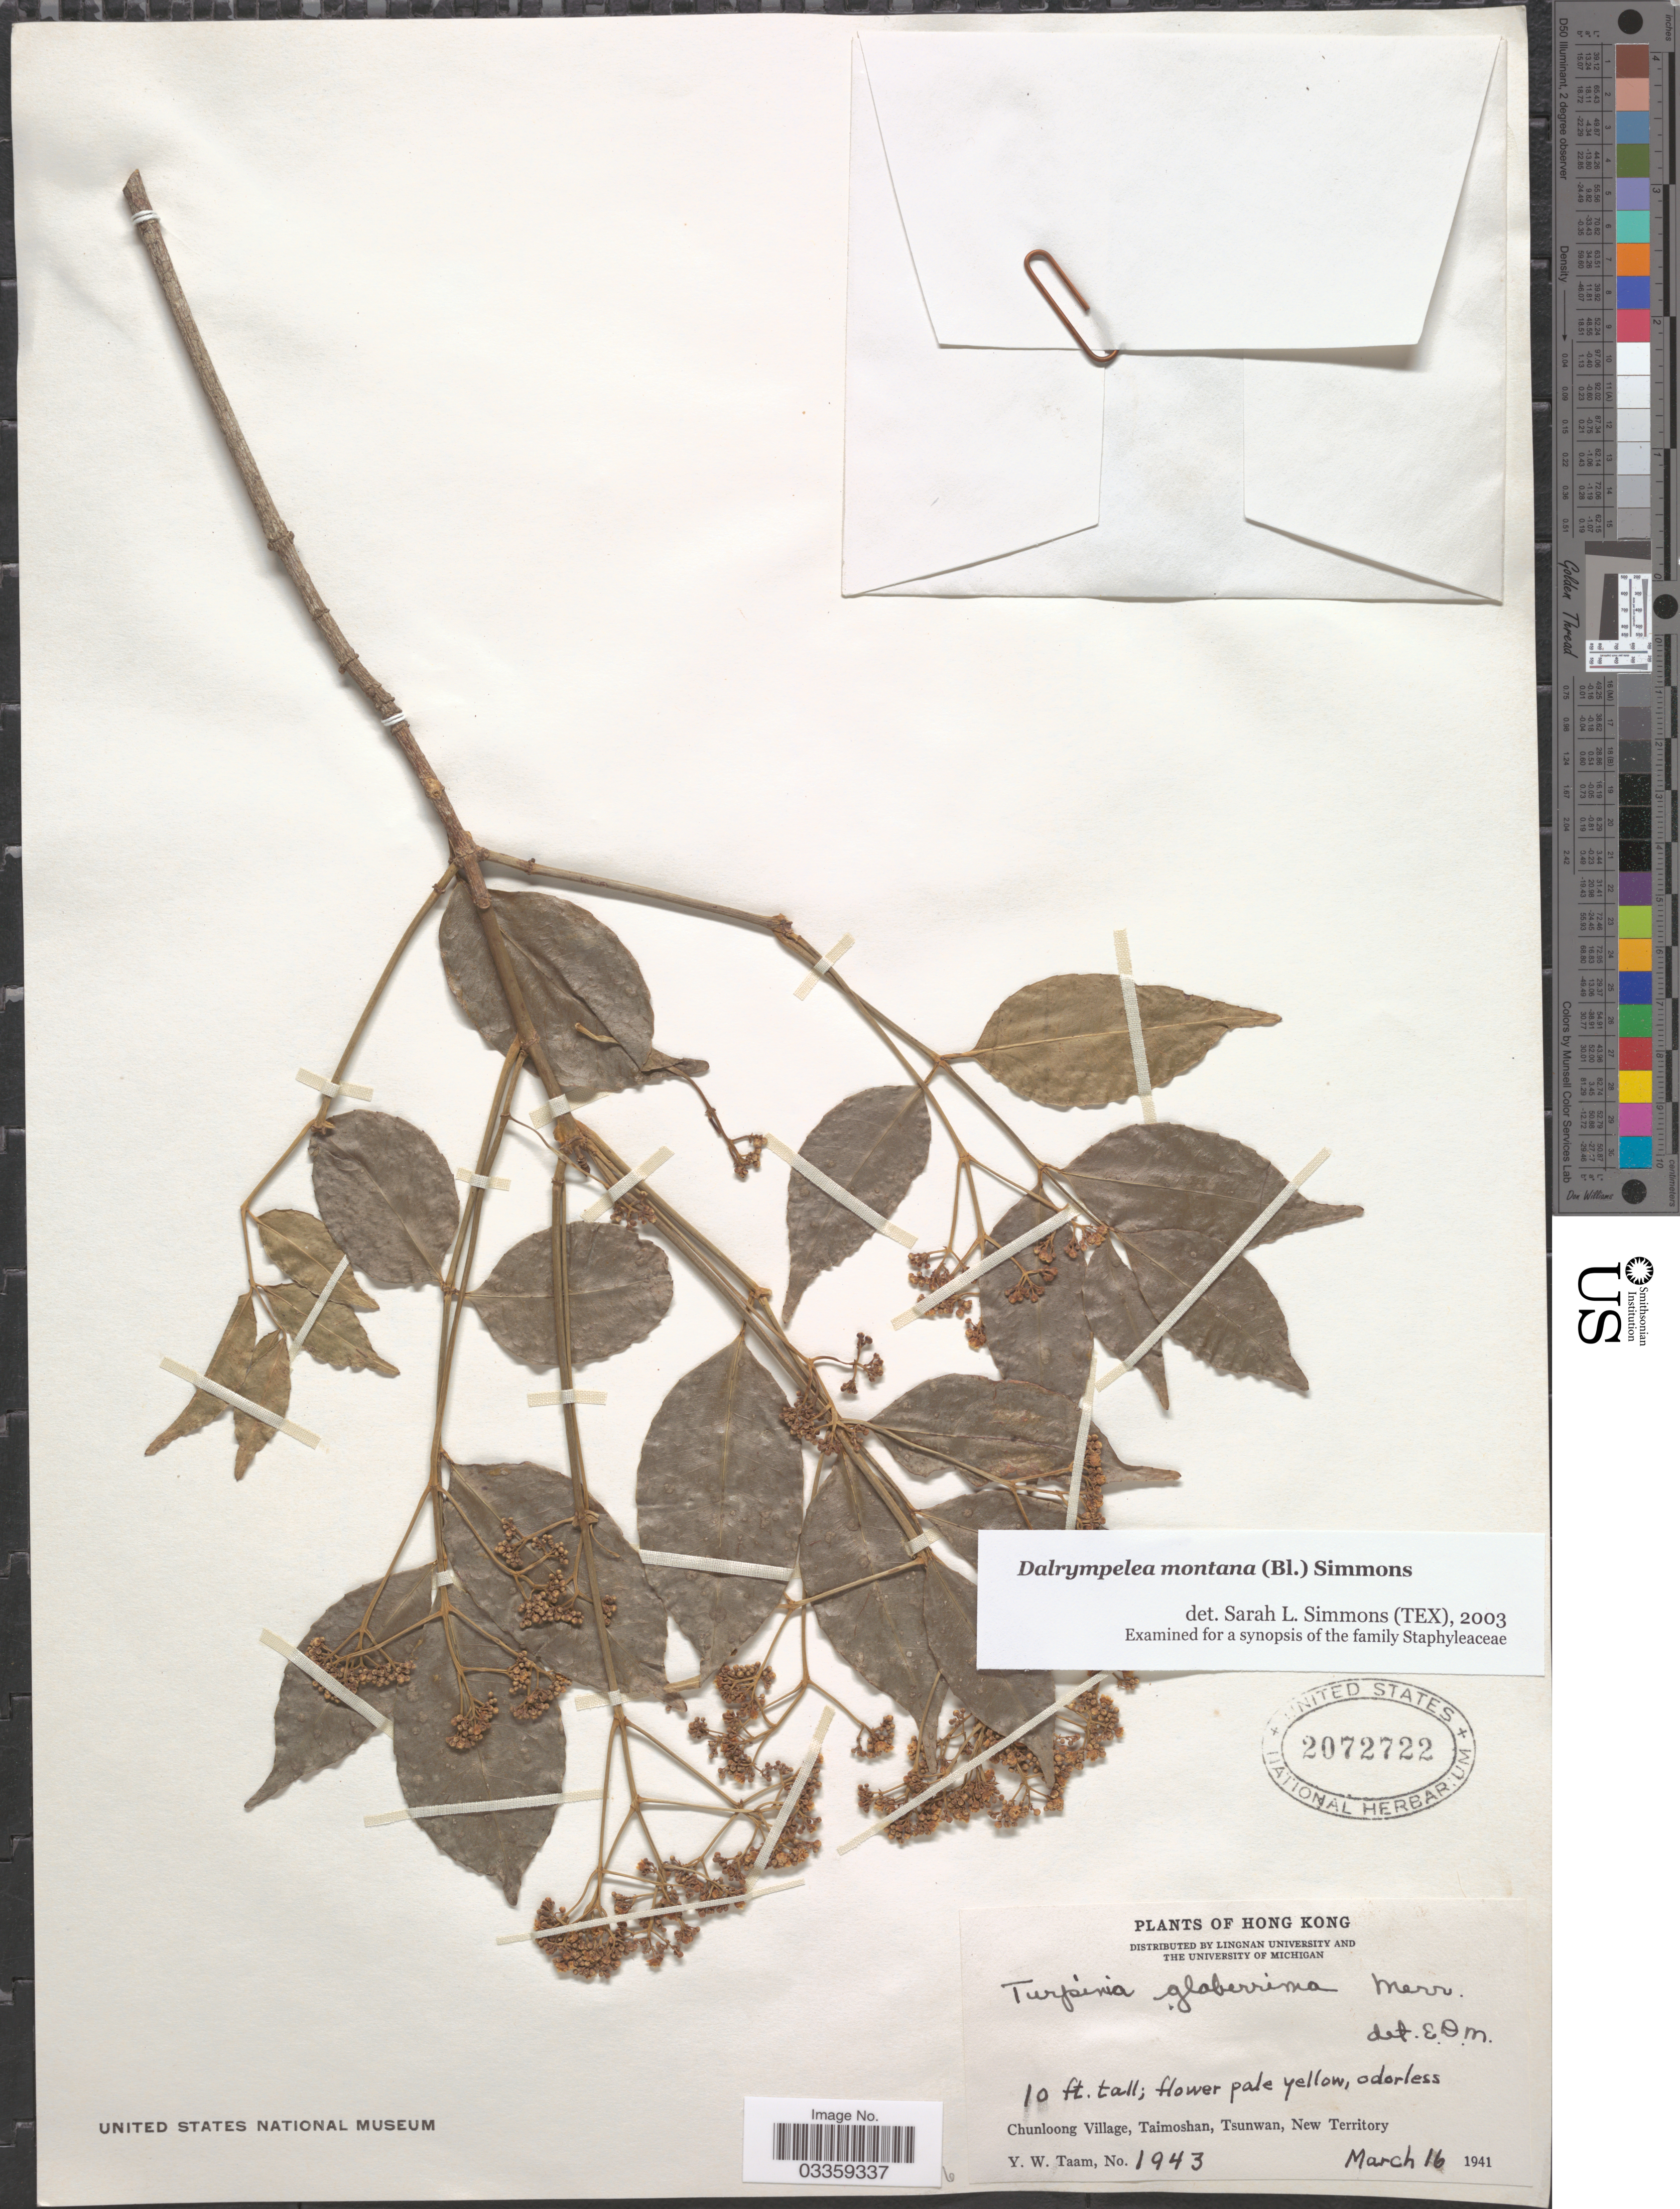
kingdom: Plantae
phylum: Tracheophyta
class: Magnoliopsida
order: Crossosomatales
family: Staphyleaceae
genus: Turpinia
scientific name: Turpinia montana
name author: (Blume) Kurz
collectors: Y. W. Taam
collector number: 1943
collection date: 1941-03-16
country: China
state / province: Hong Kong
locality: Chunloong Village, Taimoshan, Tsunwan, New Territory.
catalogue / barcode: US 2072722